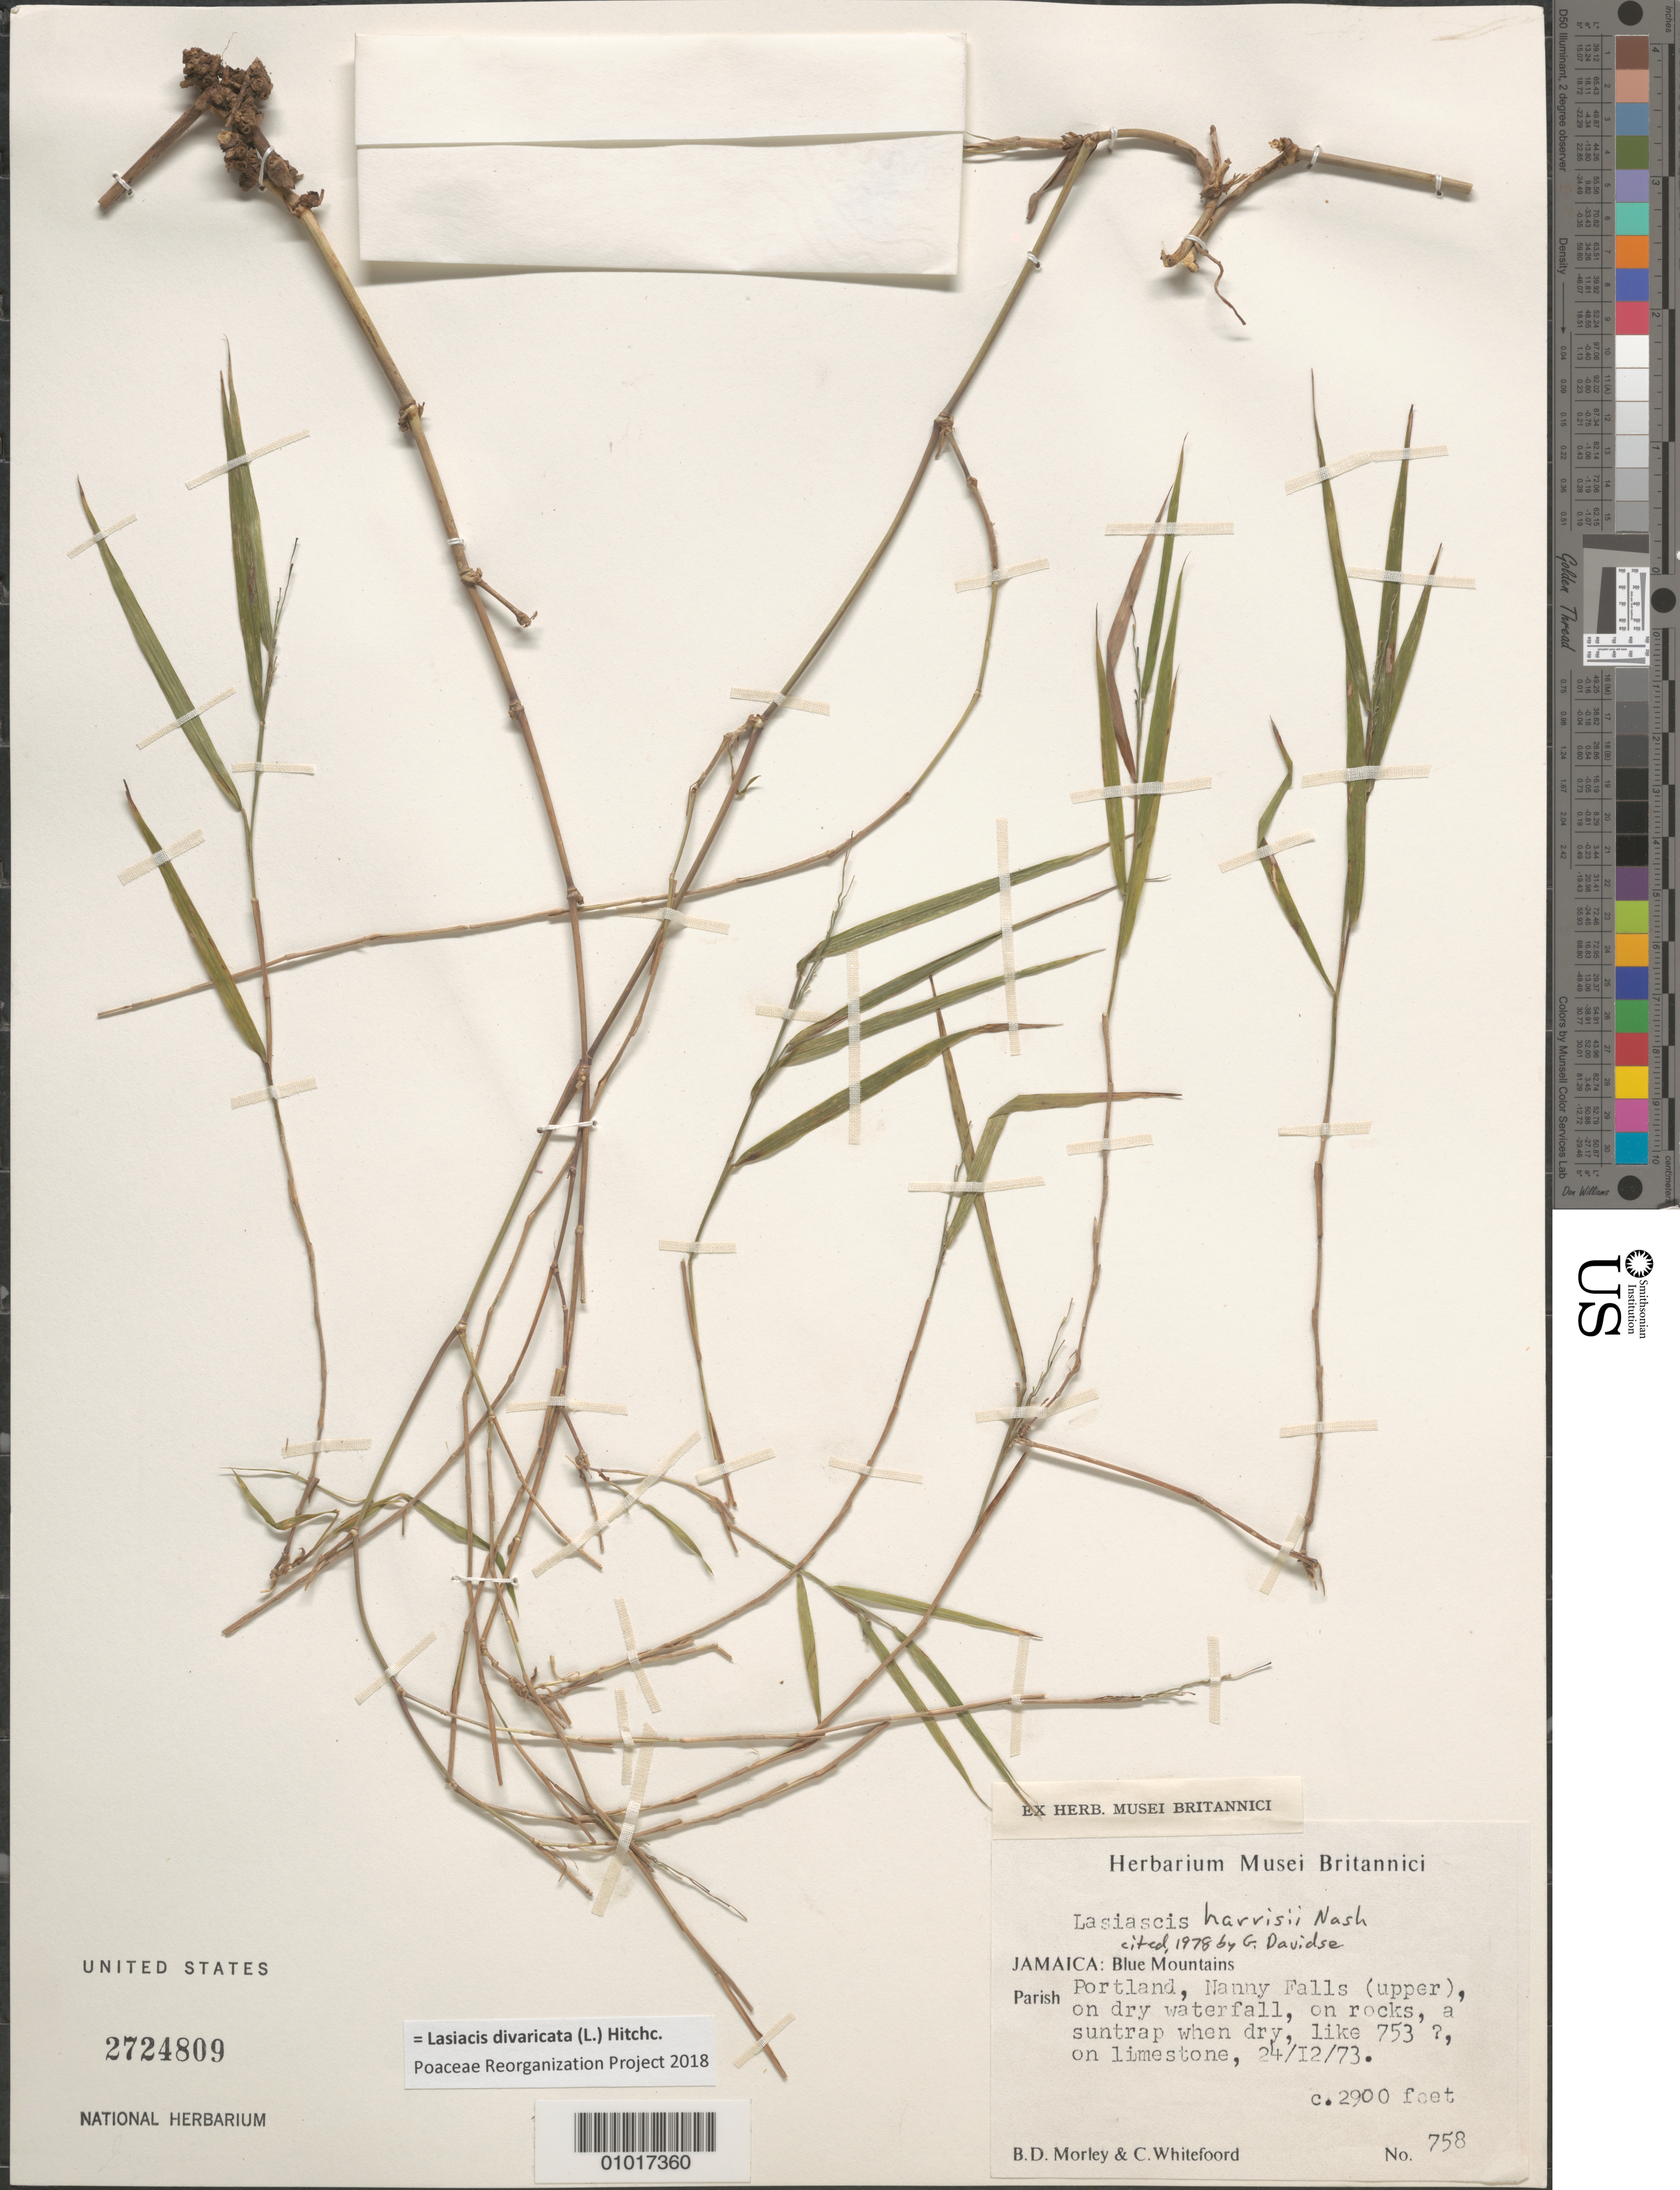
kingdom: Plantae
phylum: Tracheophyta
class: Liliopsida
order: Poales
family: Poaceae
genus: Lasiacis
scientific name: Lasiacis harrisii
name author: Nash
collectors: B. D. Morley & C. Whitefoord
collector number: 758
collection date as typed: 24 Dec 1973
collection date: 1973-12-24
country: Jamaica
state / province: Portland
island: Jamaica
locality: Nanny Falls (upper), on dry waterfall, on rocks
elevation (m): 884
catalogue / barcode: US 2724809